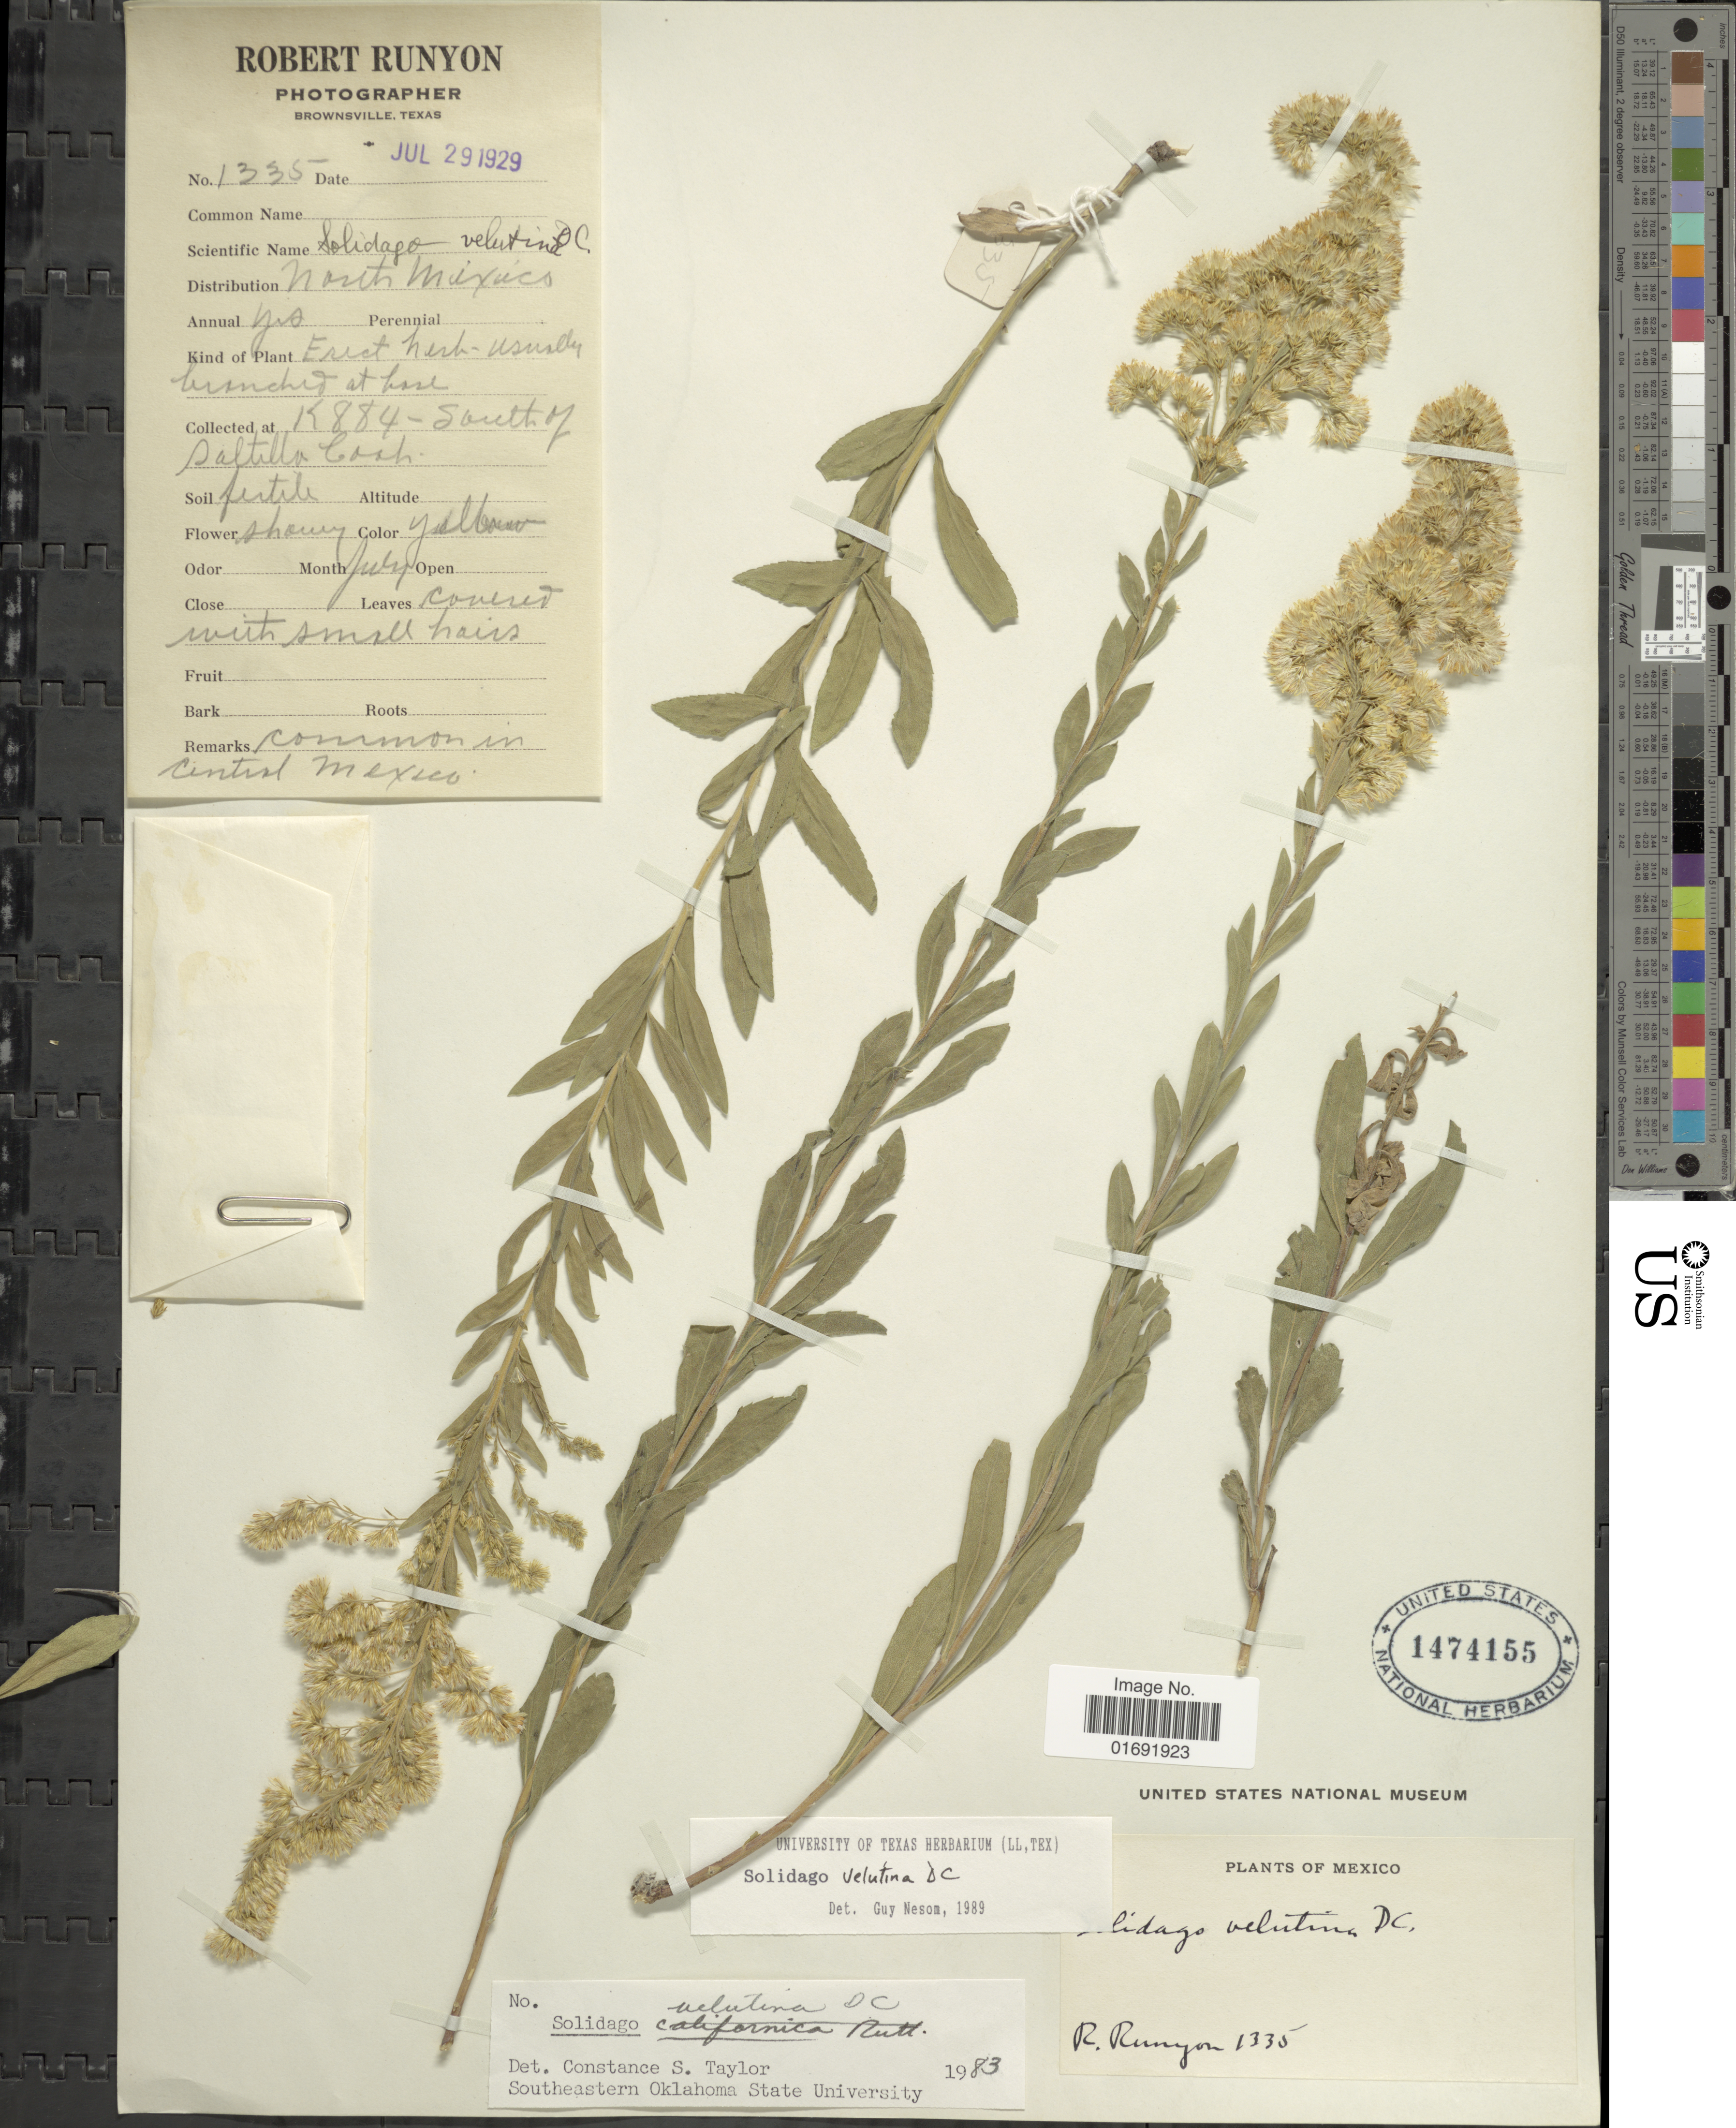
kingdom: Plantae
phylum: Tracheophyta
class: Magnoliopsida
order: Asterales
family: Asteraceae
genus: Solidago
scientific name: Solidago velutina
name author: DC.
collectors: R. Runyon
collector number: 1335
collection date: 1929-07-29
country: Mexico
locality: K884- South of Saltillo Coah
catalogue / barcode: US 1474155